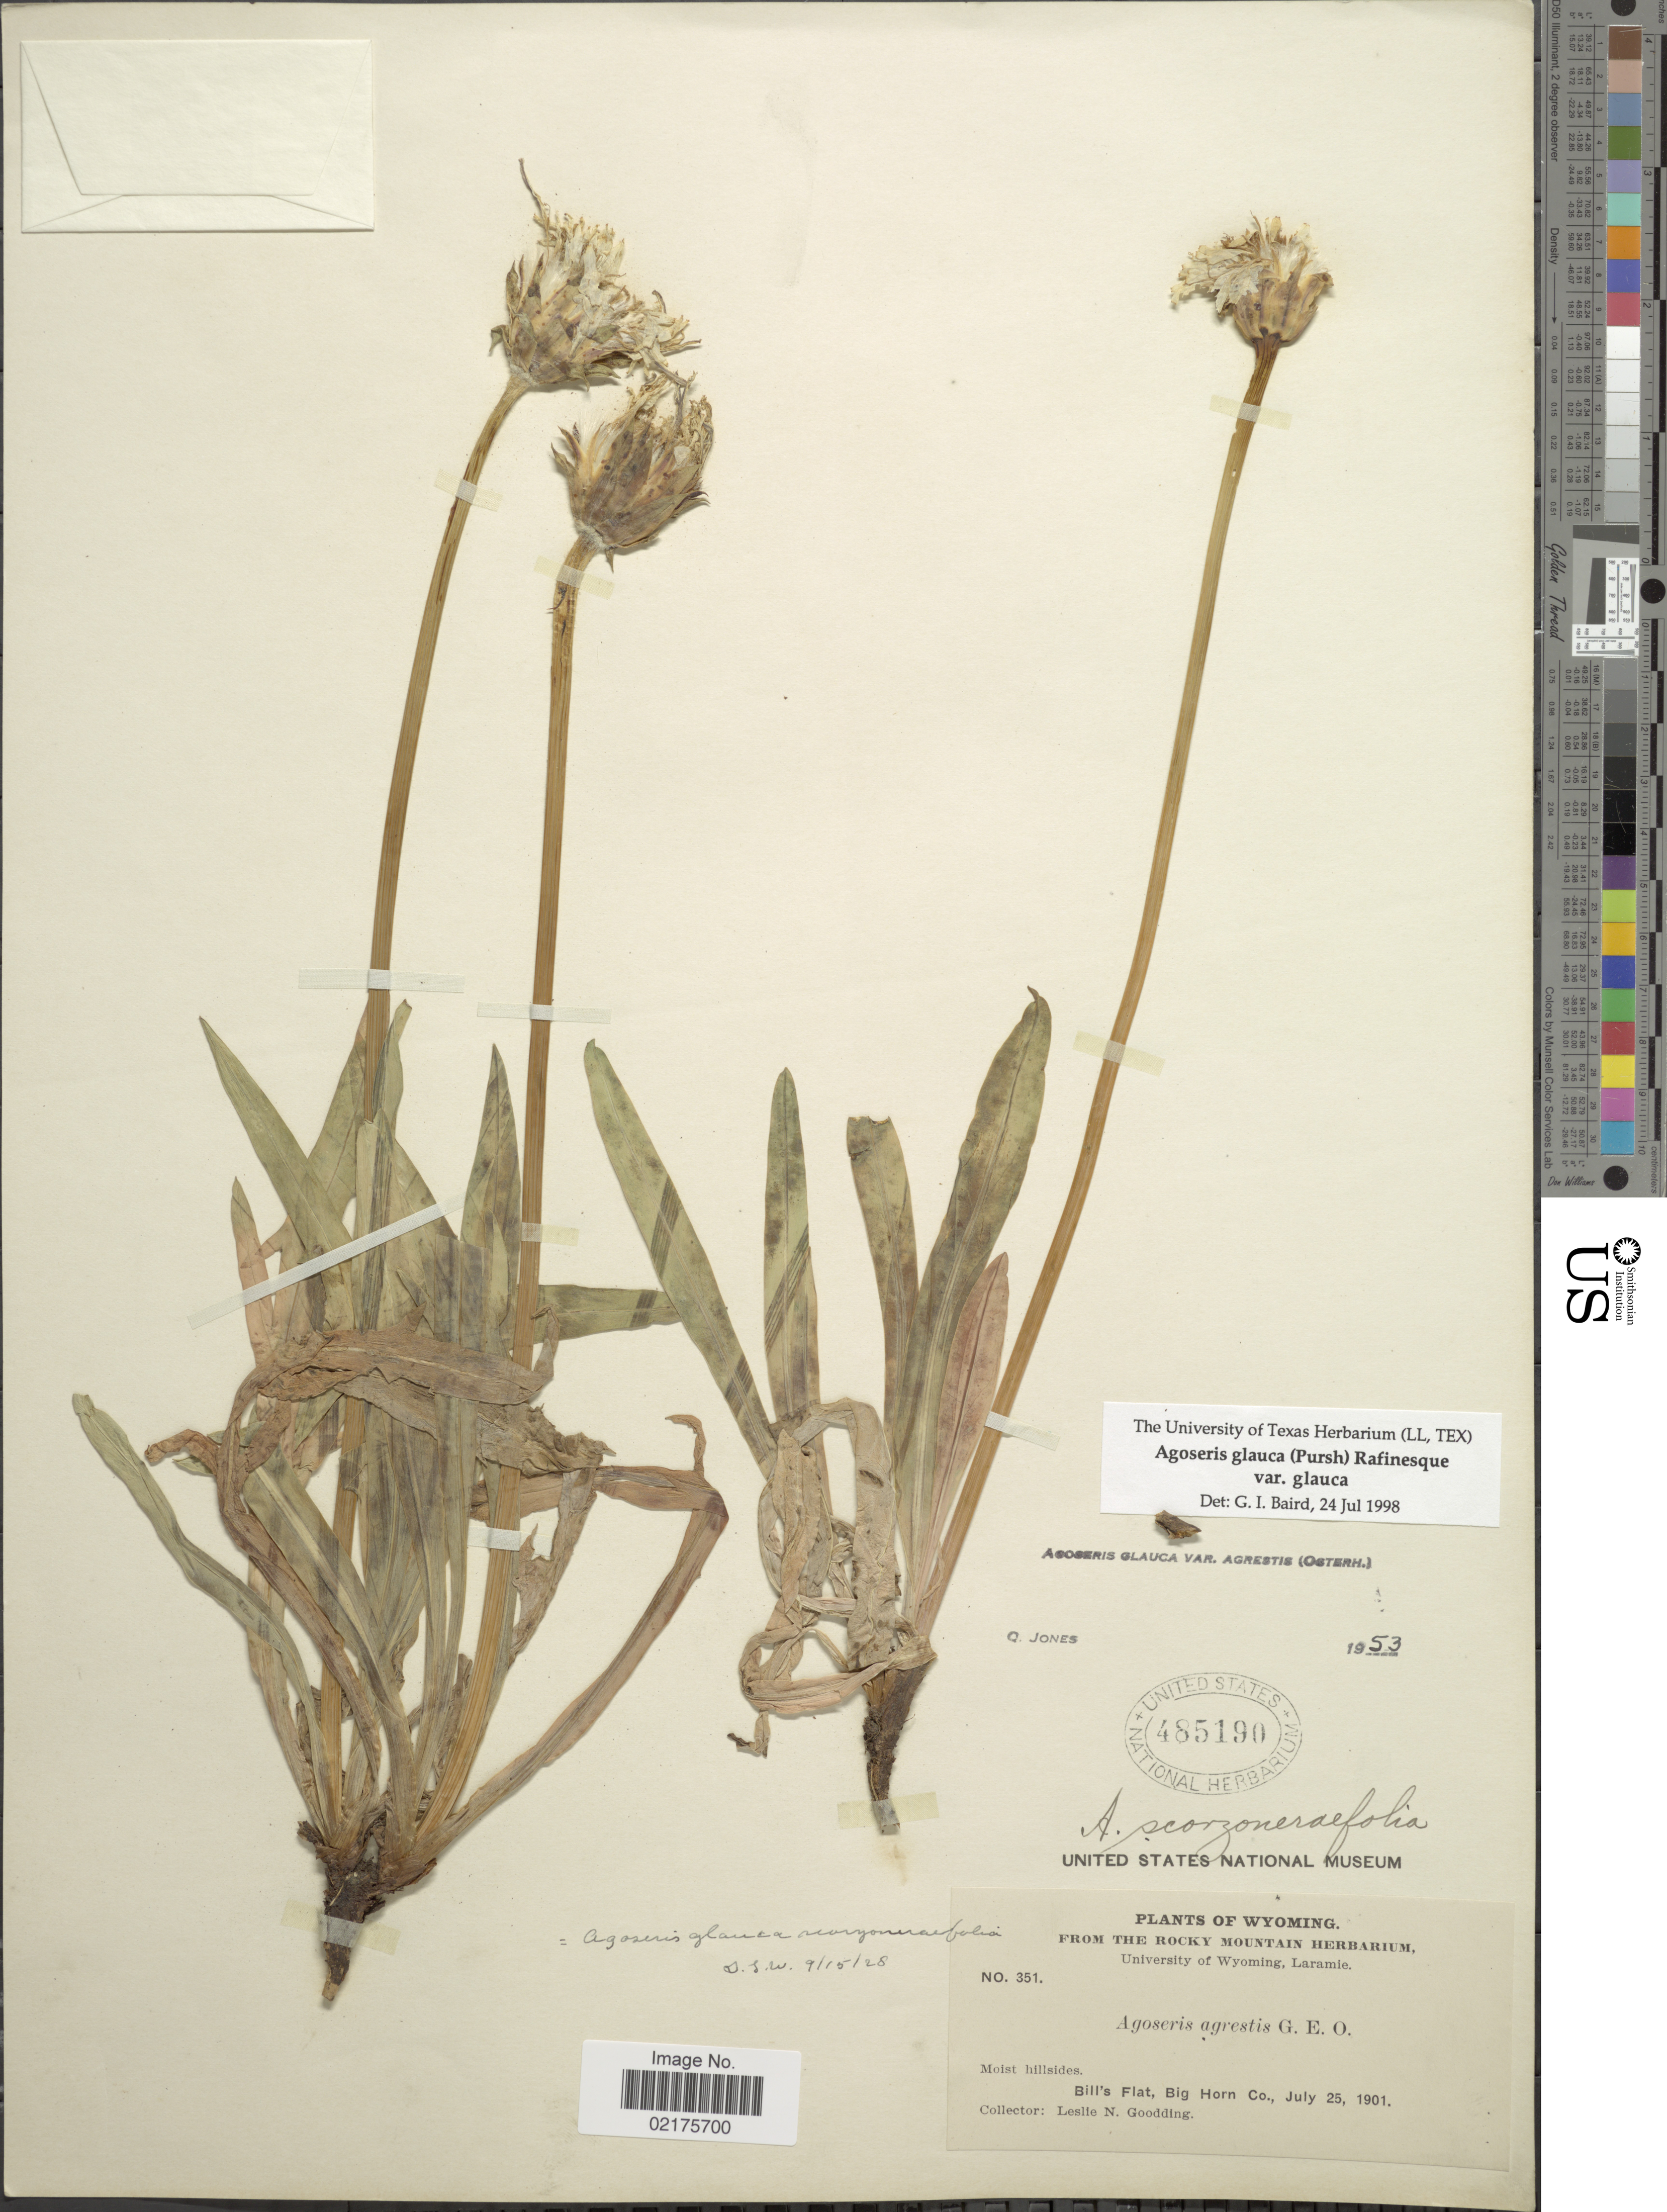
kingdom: Plantae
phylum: Tracheophyta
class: Magnoliopsida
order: Asterales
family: Asteraceae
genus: Agoseris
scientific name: Agoseris glauca var. glauca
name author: (Pursh) Raf.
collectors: L. N. Goodding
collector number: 351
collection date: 1901-07-25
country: United States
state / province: Wyoming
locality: Moist hillsides, Bill's Flat, Big Horn Co.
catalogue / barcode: US 485190